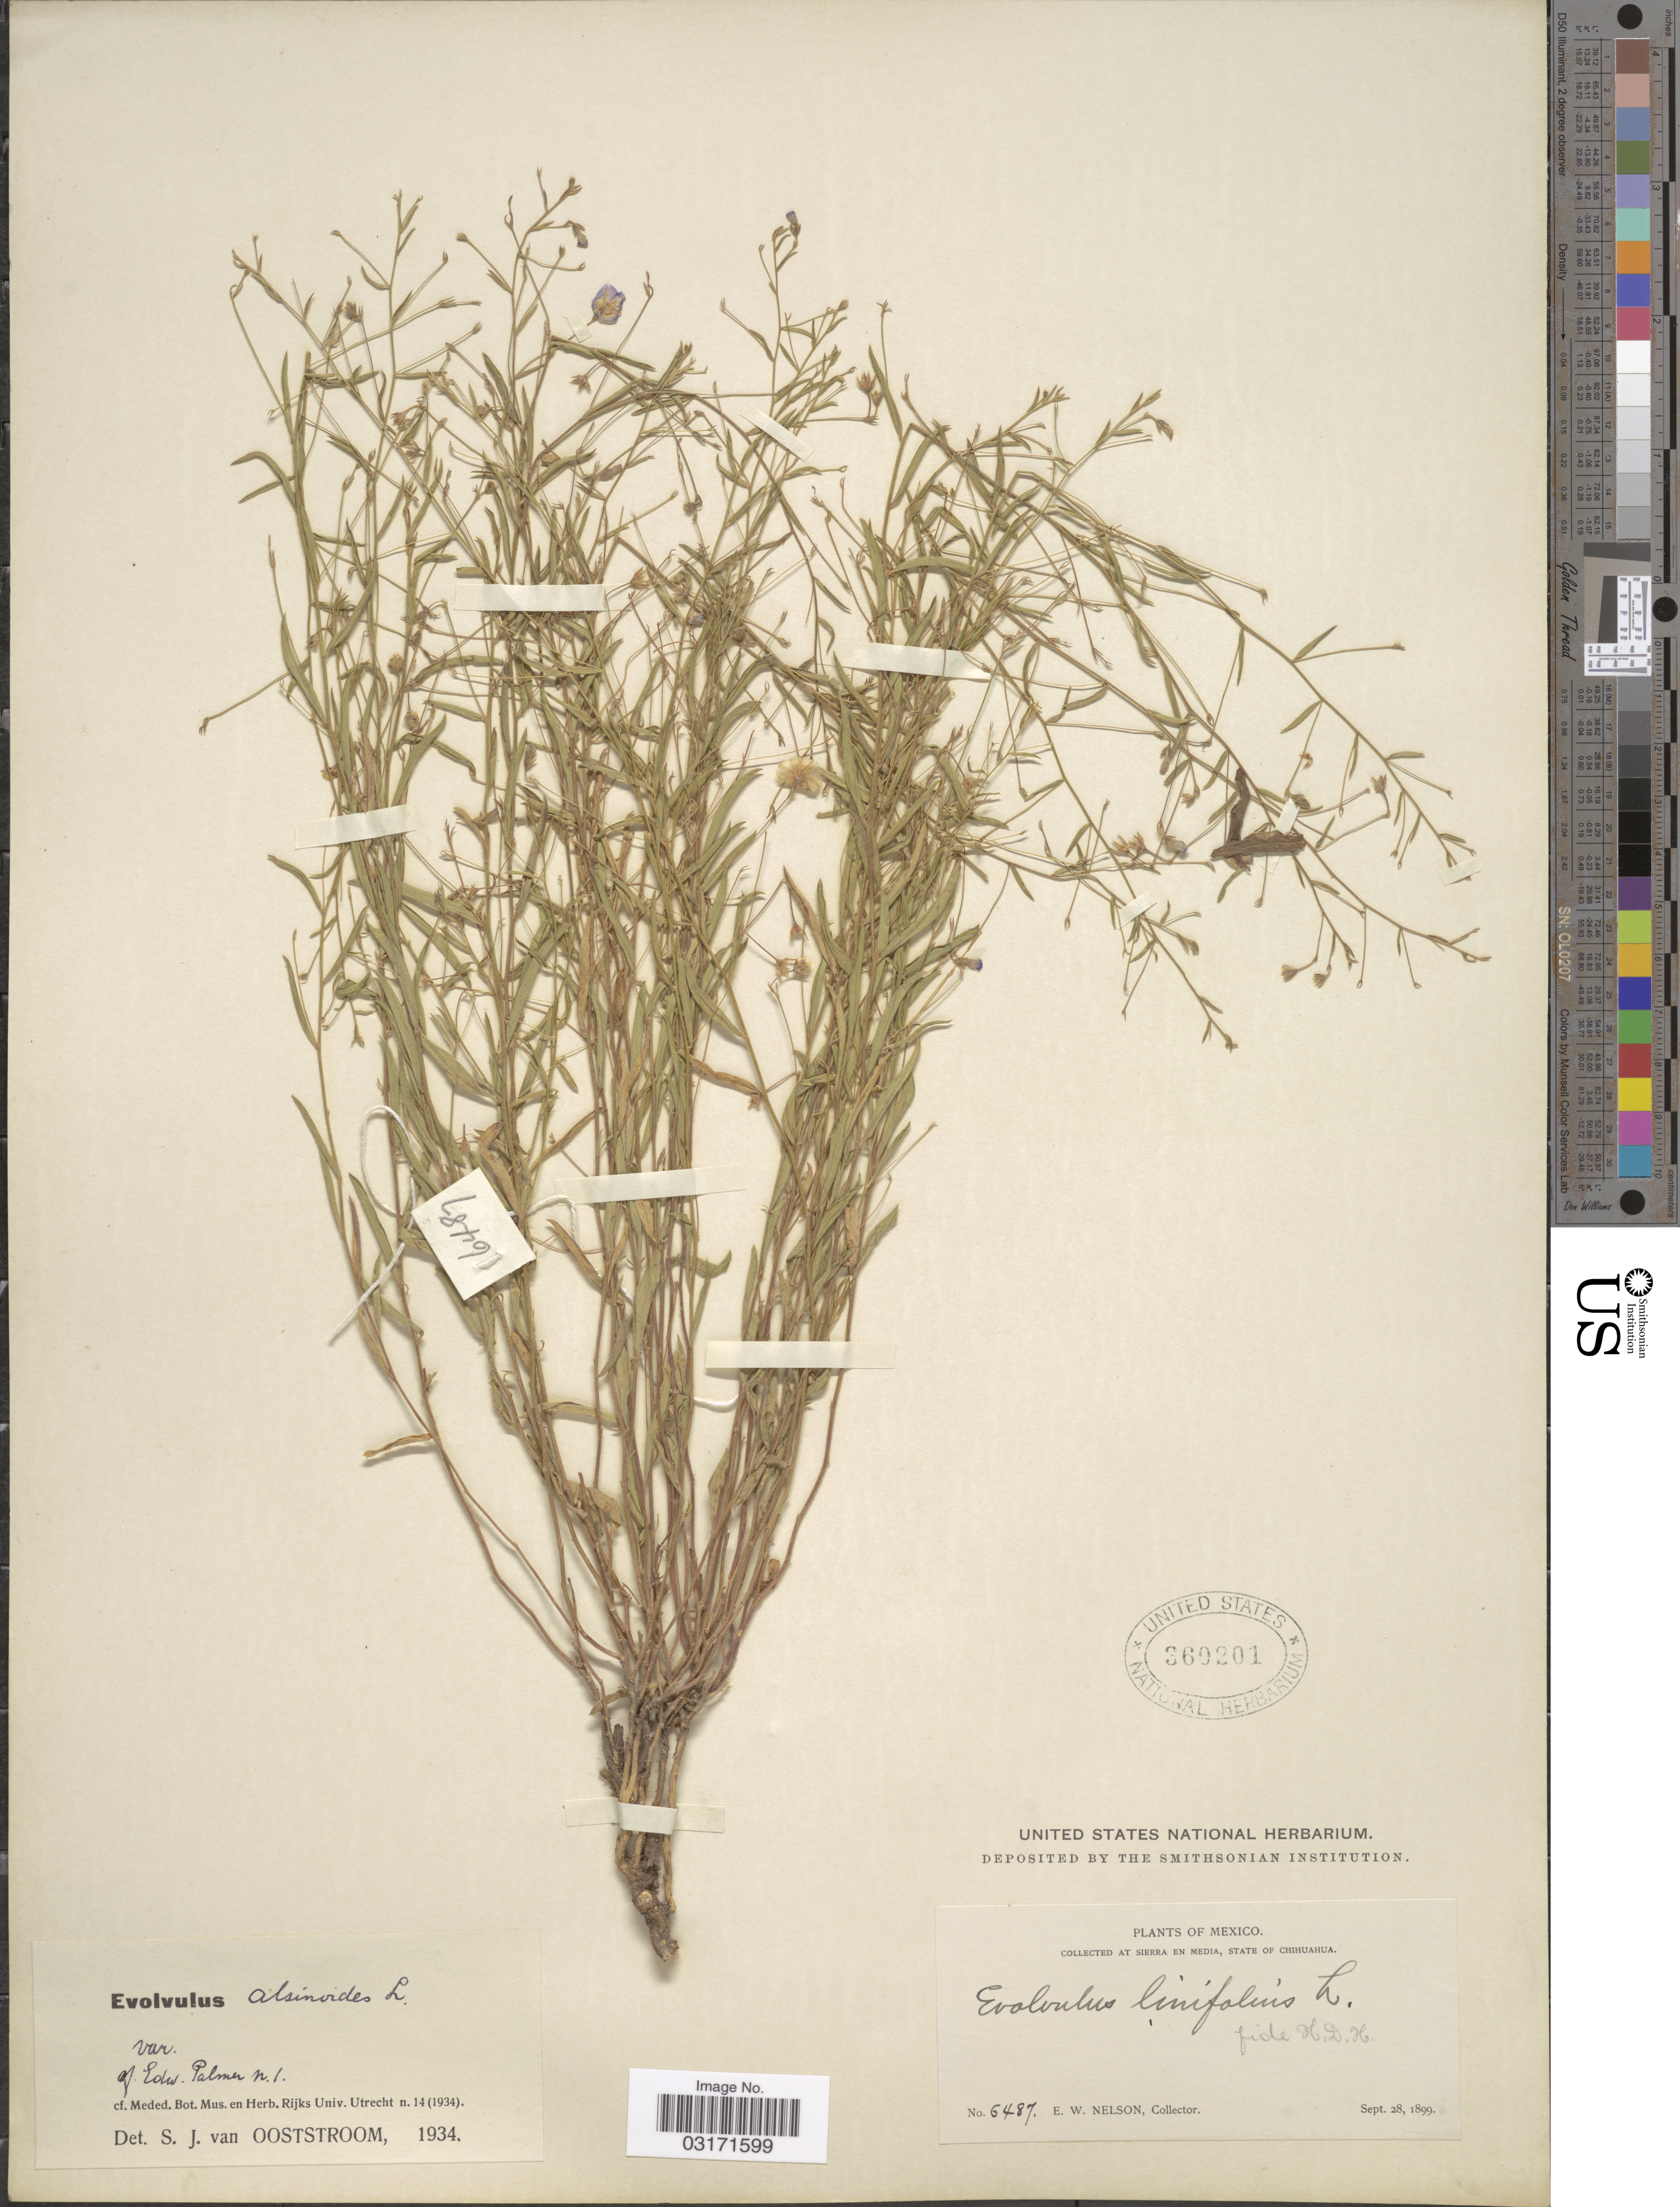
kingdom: Plantae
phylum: Tracheophyta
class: Magnoliopsida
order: Solanales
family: Convolvulaceae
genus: Evolvulus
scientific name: Evolvulus alsinoides var. acapulcensis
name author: (Willd. ex Schult.) Ooststr.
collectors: E. W. Nelson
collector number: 6487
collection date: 1899-09-28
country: Mexico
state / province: Chihuahua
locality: Sierra en Media.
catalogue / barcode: US 360201